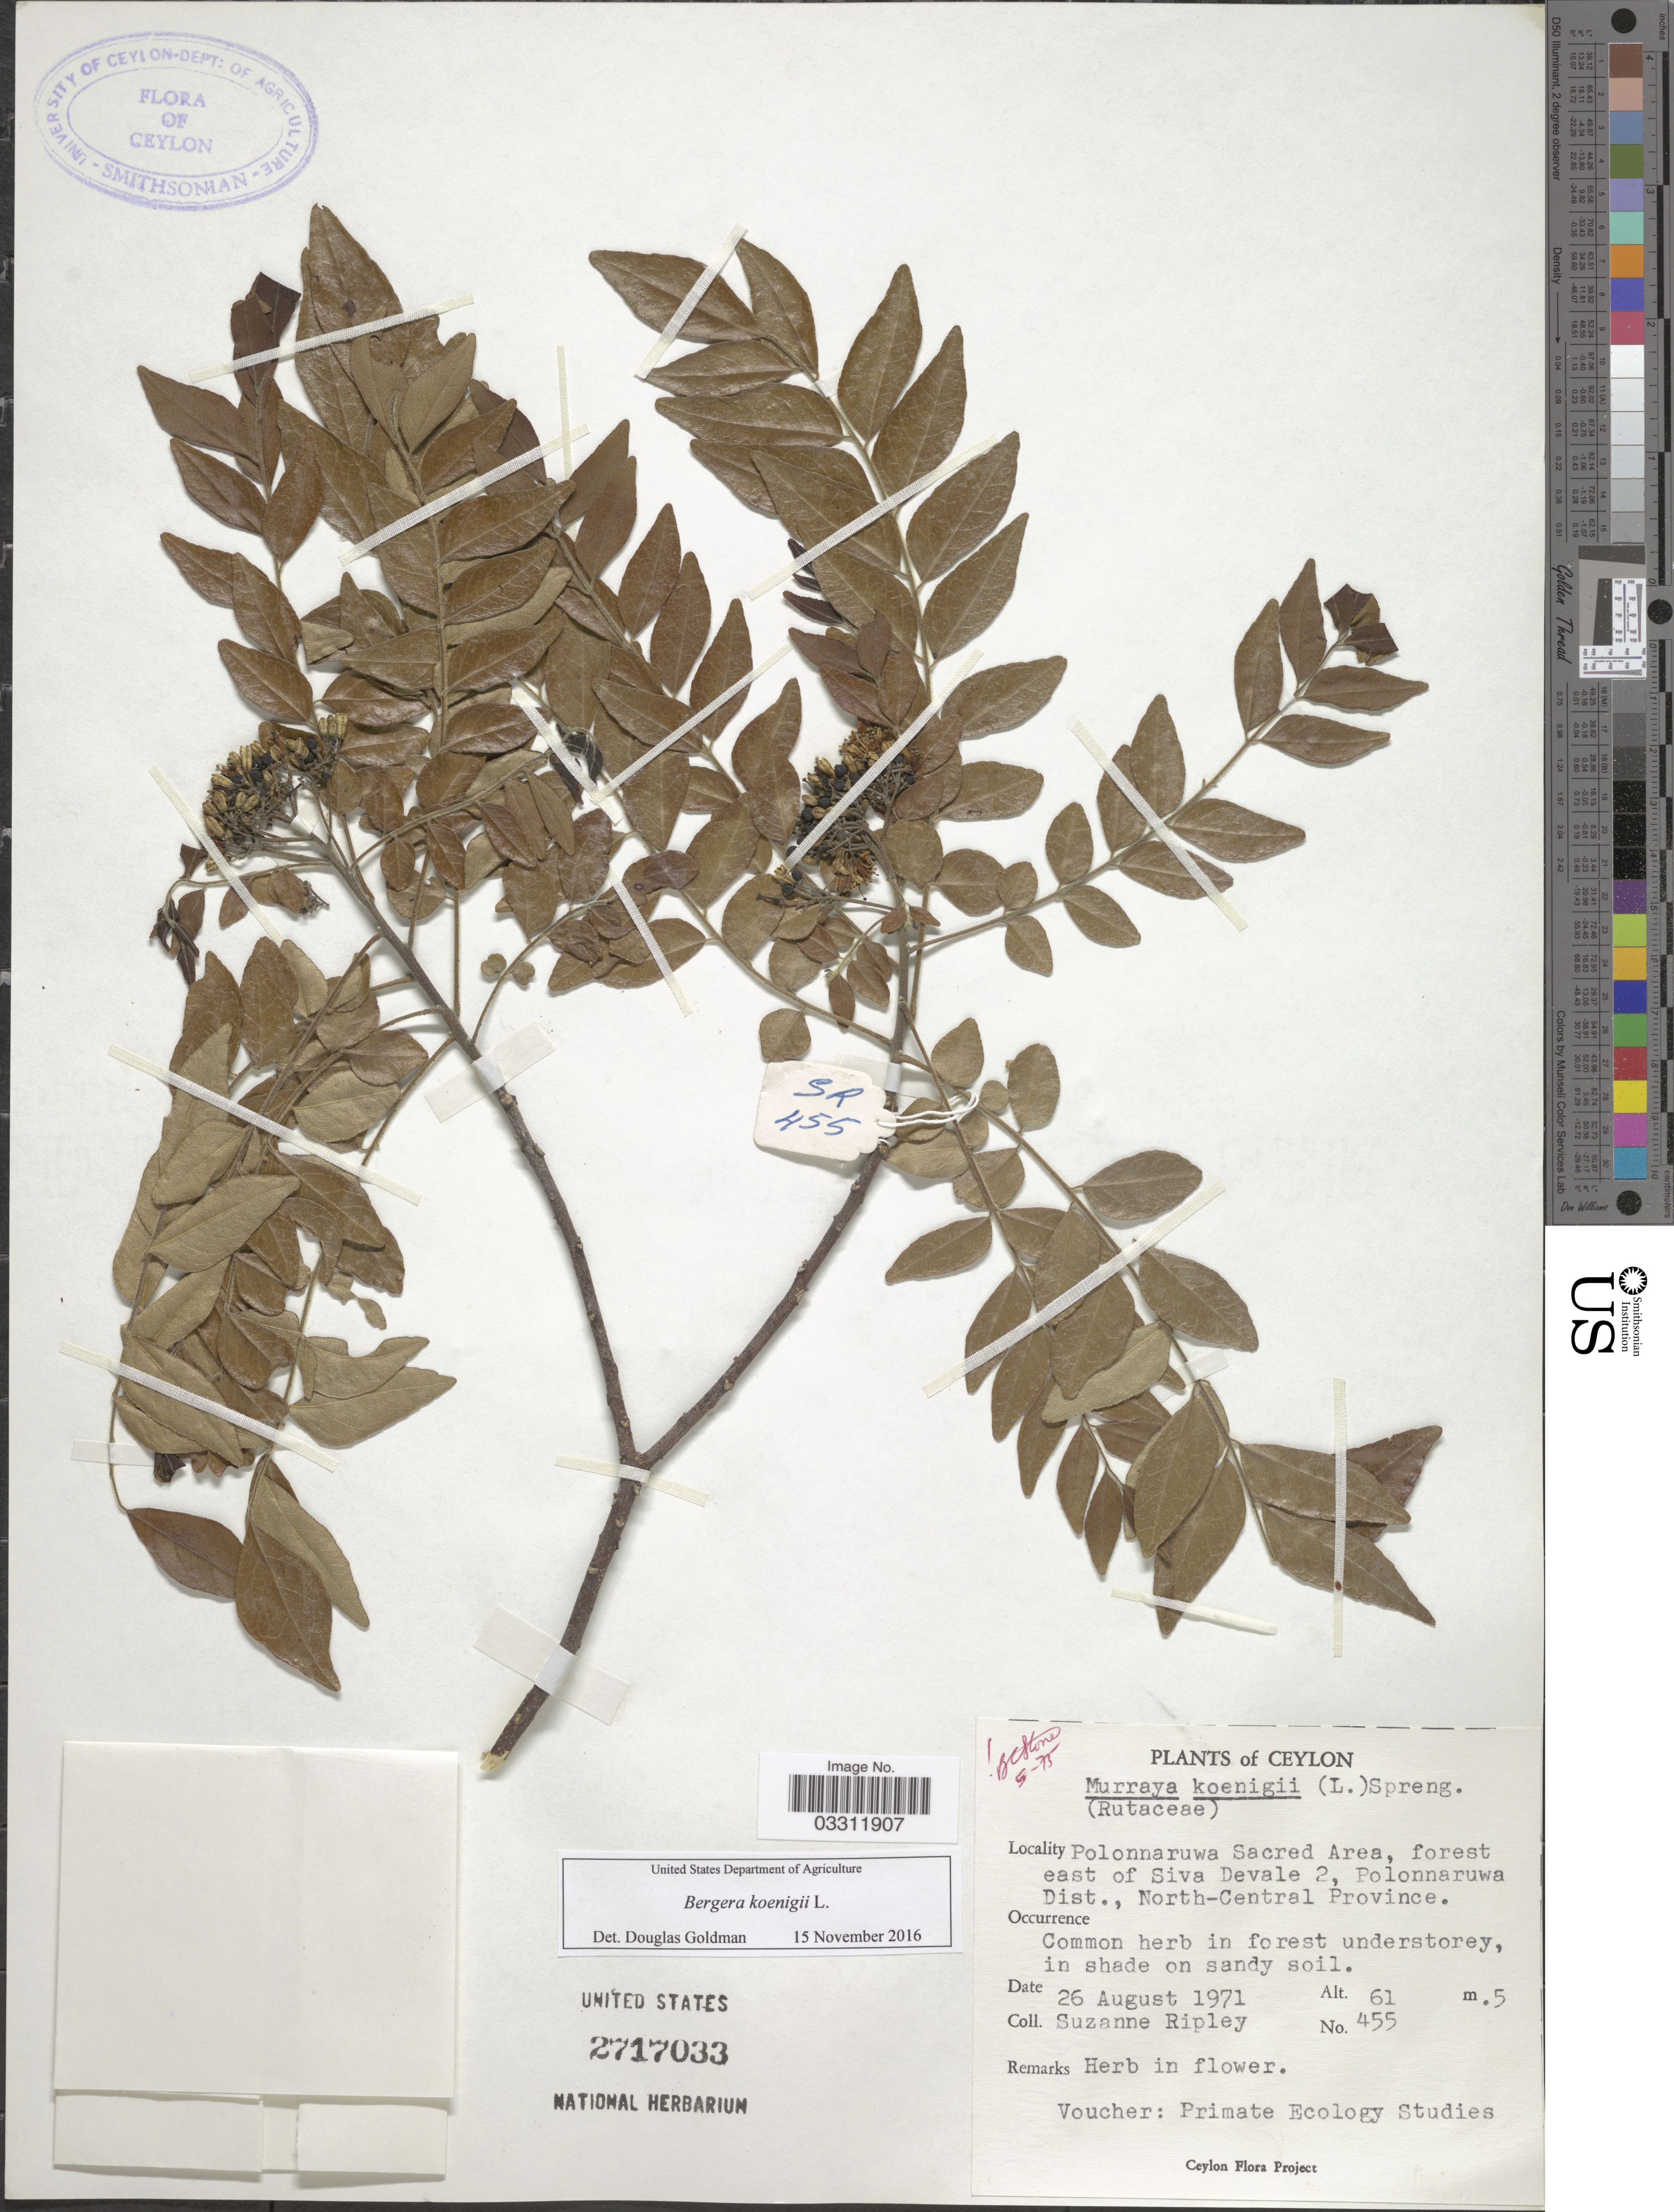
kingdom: Plantae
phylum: Tracheophyta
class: Magnoliopsida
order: Sapindales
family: Rutaceae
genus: Bergera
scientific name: Bergera koenigii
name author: L.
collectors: S. Ripley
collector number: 455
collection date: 1971-08-26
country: Sri Lanka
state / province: North Central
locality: Ceylon. Polonnaruwa Sacred Area, forest east of Siva Devale 2, Polonnaruwa Dist.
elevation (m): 61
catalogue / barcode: US 2717033